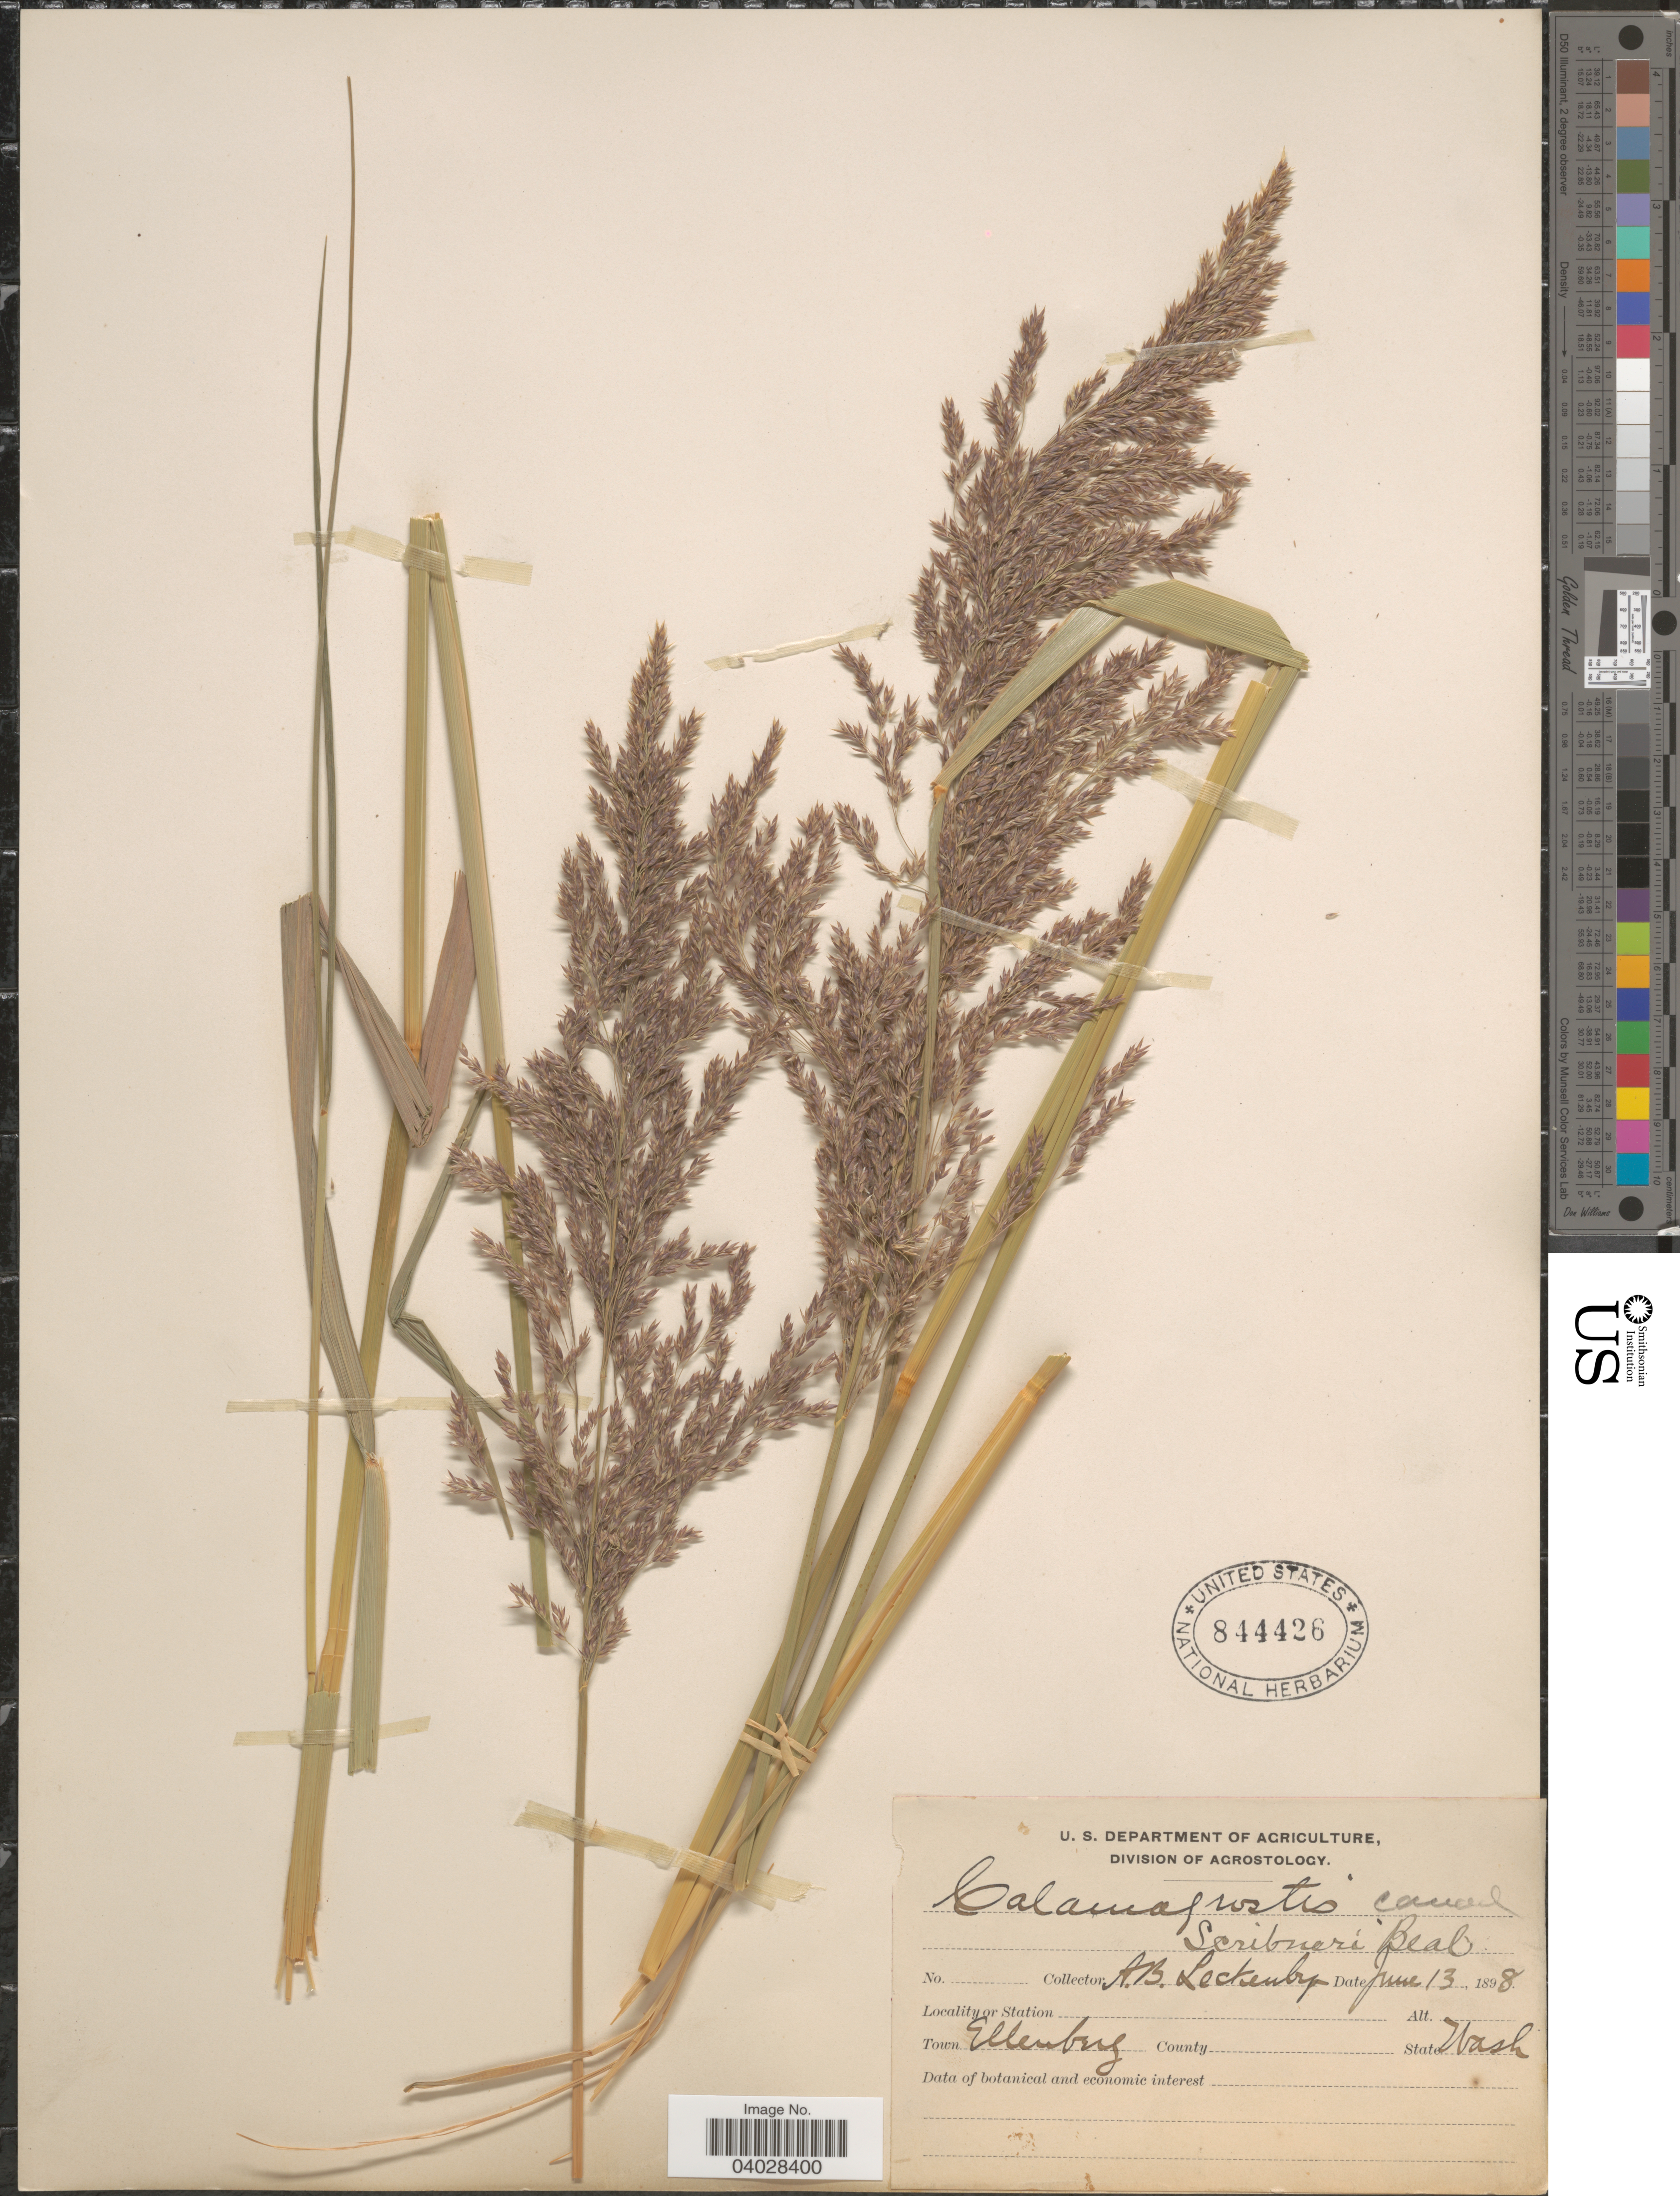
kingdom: Plantae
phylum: Tracheophyta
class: Liliopsida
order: Poales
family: Poaceae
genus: Calamagrostis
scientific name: Calamagrostis canadensis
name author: (Michx.) P. Beauv.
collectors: A. Leckenby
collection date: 1898-06-13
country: United States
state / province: Washington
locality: Town Ellenberg.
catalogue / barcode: US 844426